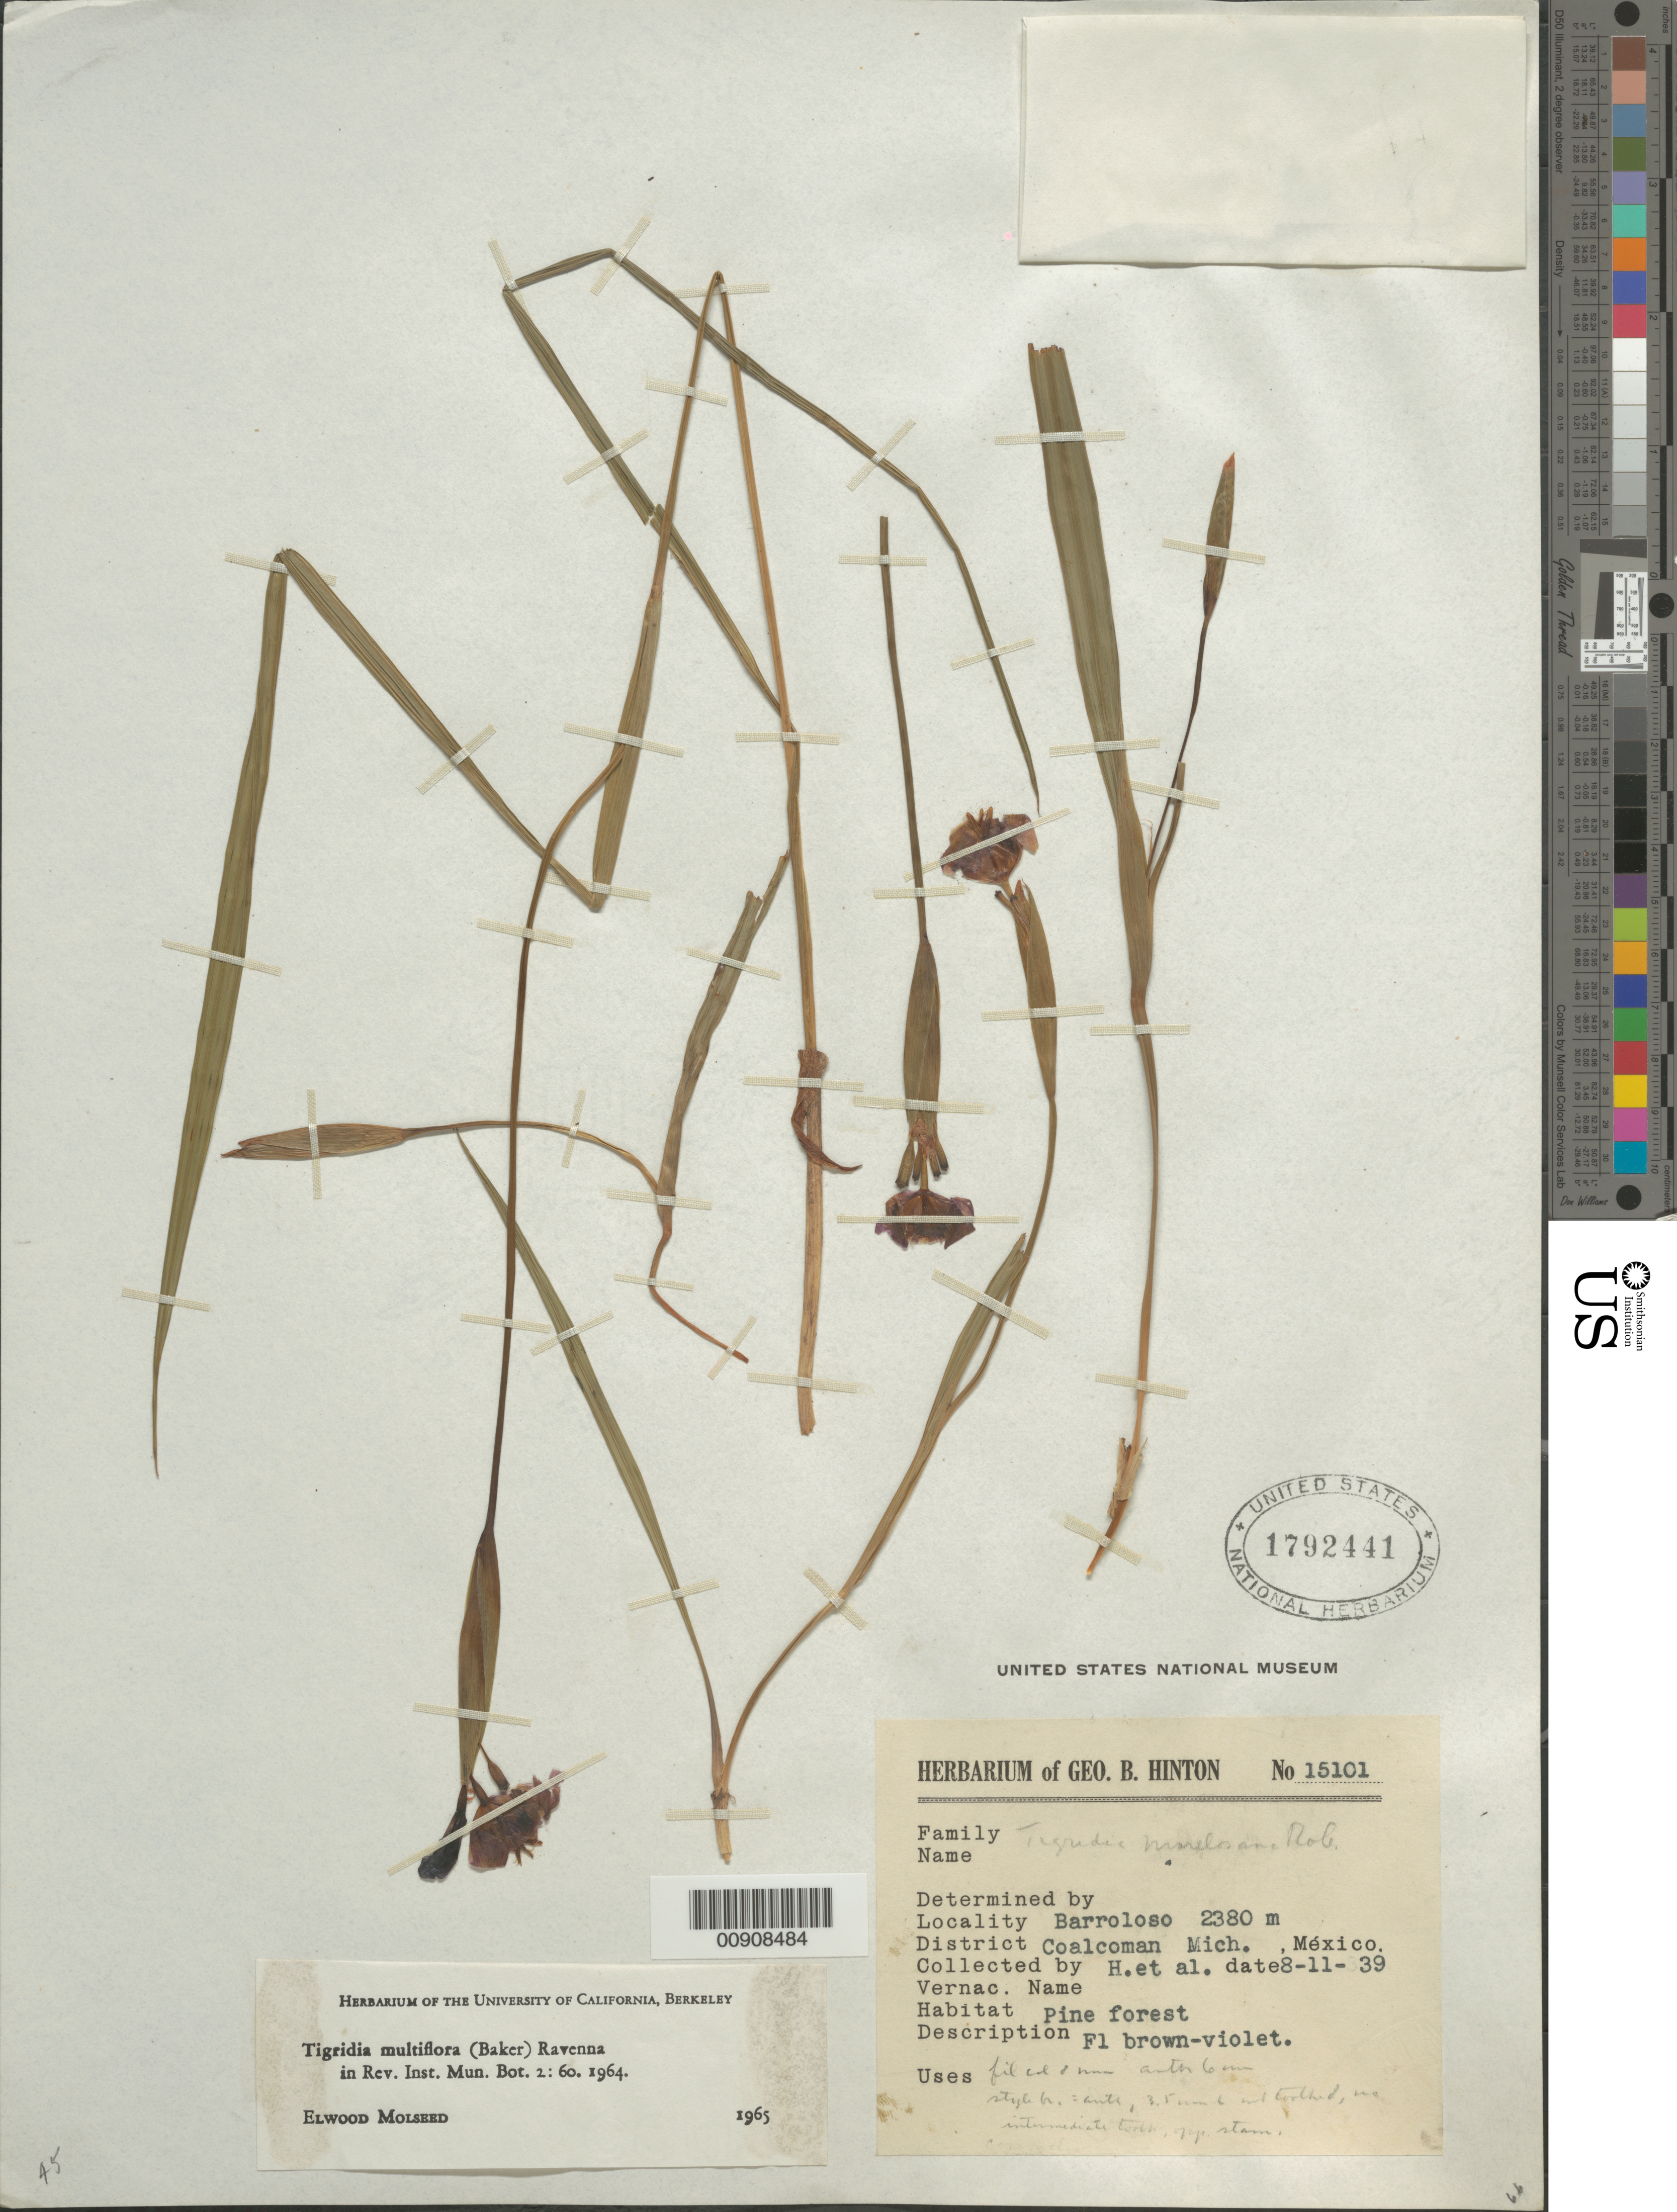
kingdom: Plantae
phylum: Tracheophyta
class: Liliopsida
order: Asparagales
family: Iridaceae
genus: Tigridia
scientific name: Tigridia multiflora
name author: (Baker) Ravenna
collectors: G. B. Hinton & et al.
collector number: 15101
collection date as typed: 11 Aug 1939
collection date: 1939-08-11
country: Mexico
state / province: Michoacán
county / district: Coalcomán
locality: Barroloso, Distrcit Coalcomán, Michoacán.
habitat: Pine forest.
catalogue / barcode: US 1792441